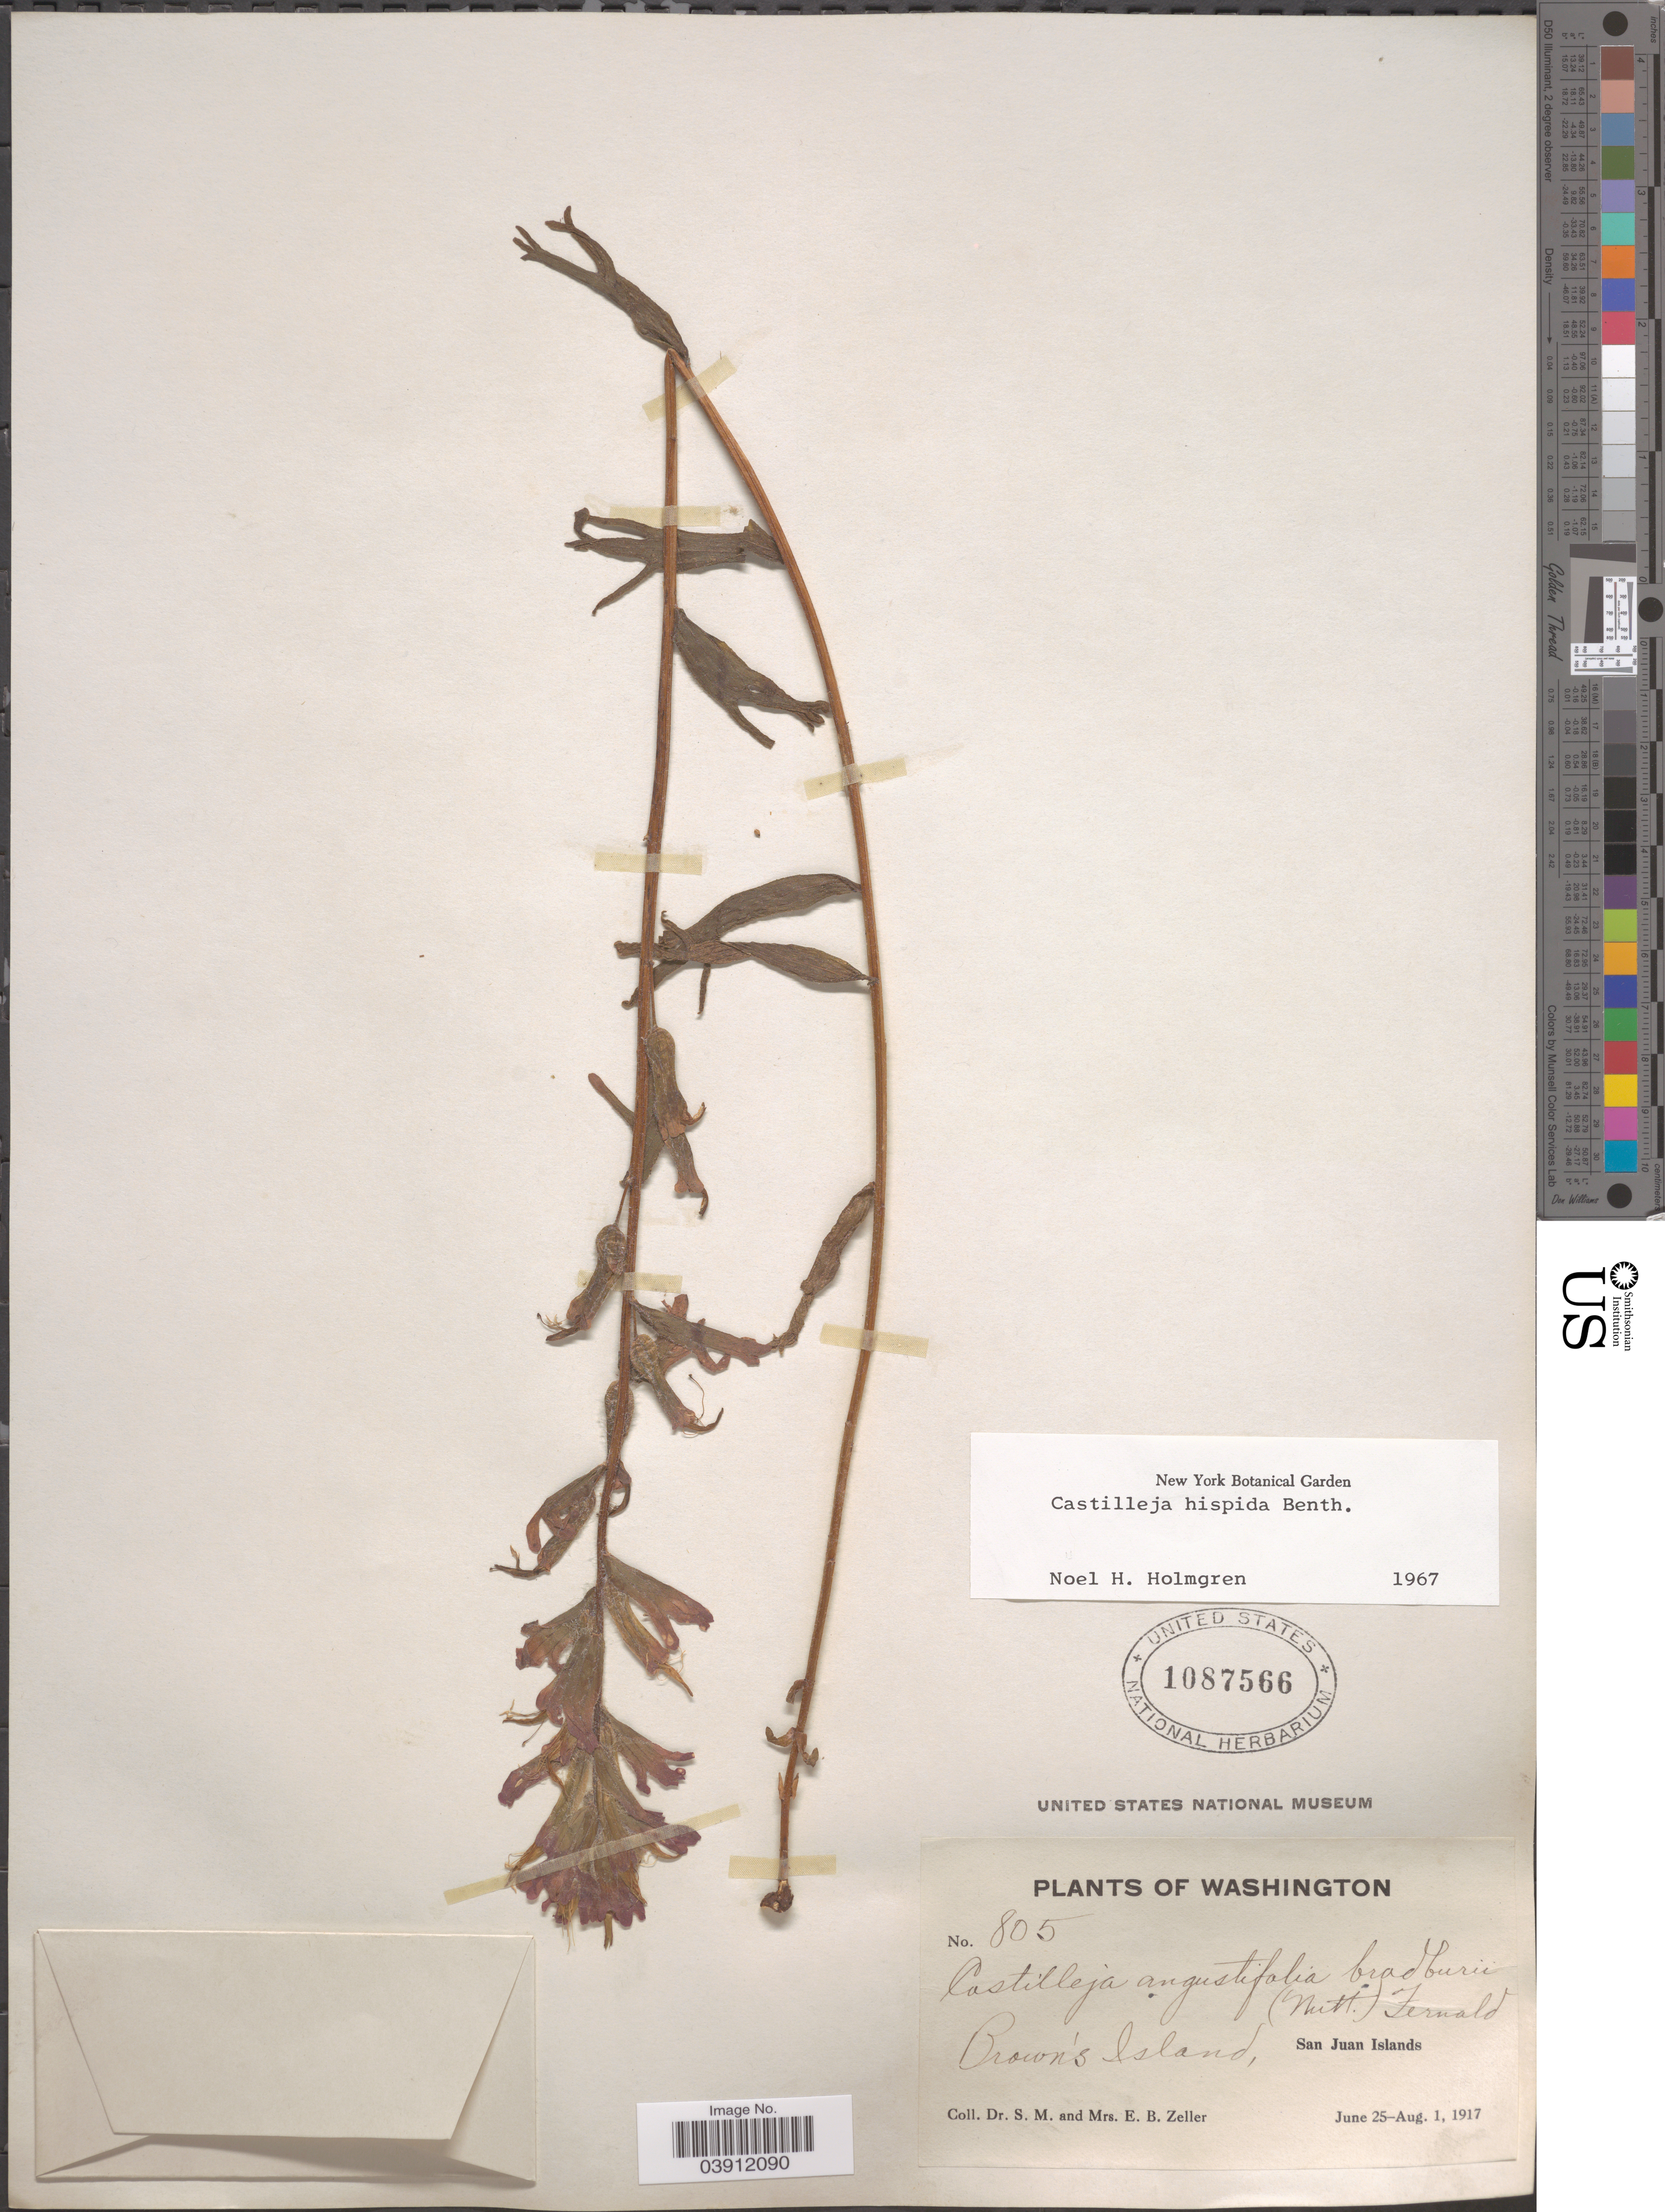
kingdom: Plantae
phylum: Tracheophyta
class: Magnoliopsida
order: Lamiales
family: Orobanchaceae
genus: Castilleja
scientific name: Castilleja hispida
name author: Benth. ex Hook.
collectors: S. Zeller & E. Zeller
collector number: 805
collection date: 1917-06-25/1917-08-01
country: United States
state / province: Washington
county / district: San Juan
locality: Brocon's Island, San Juan Islands.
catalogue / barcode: US 1087566